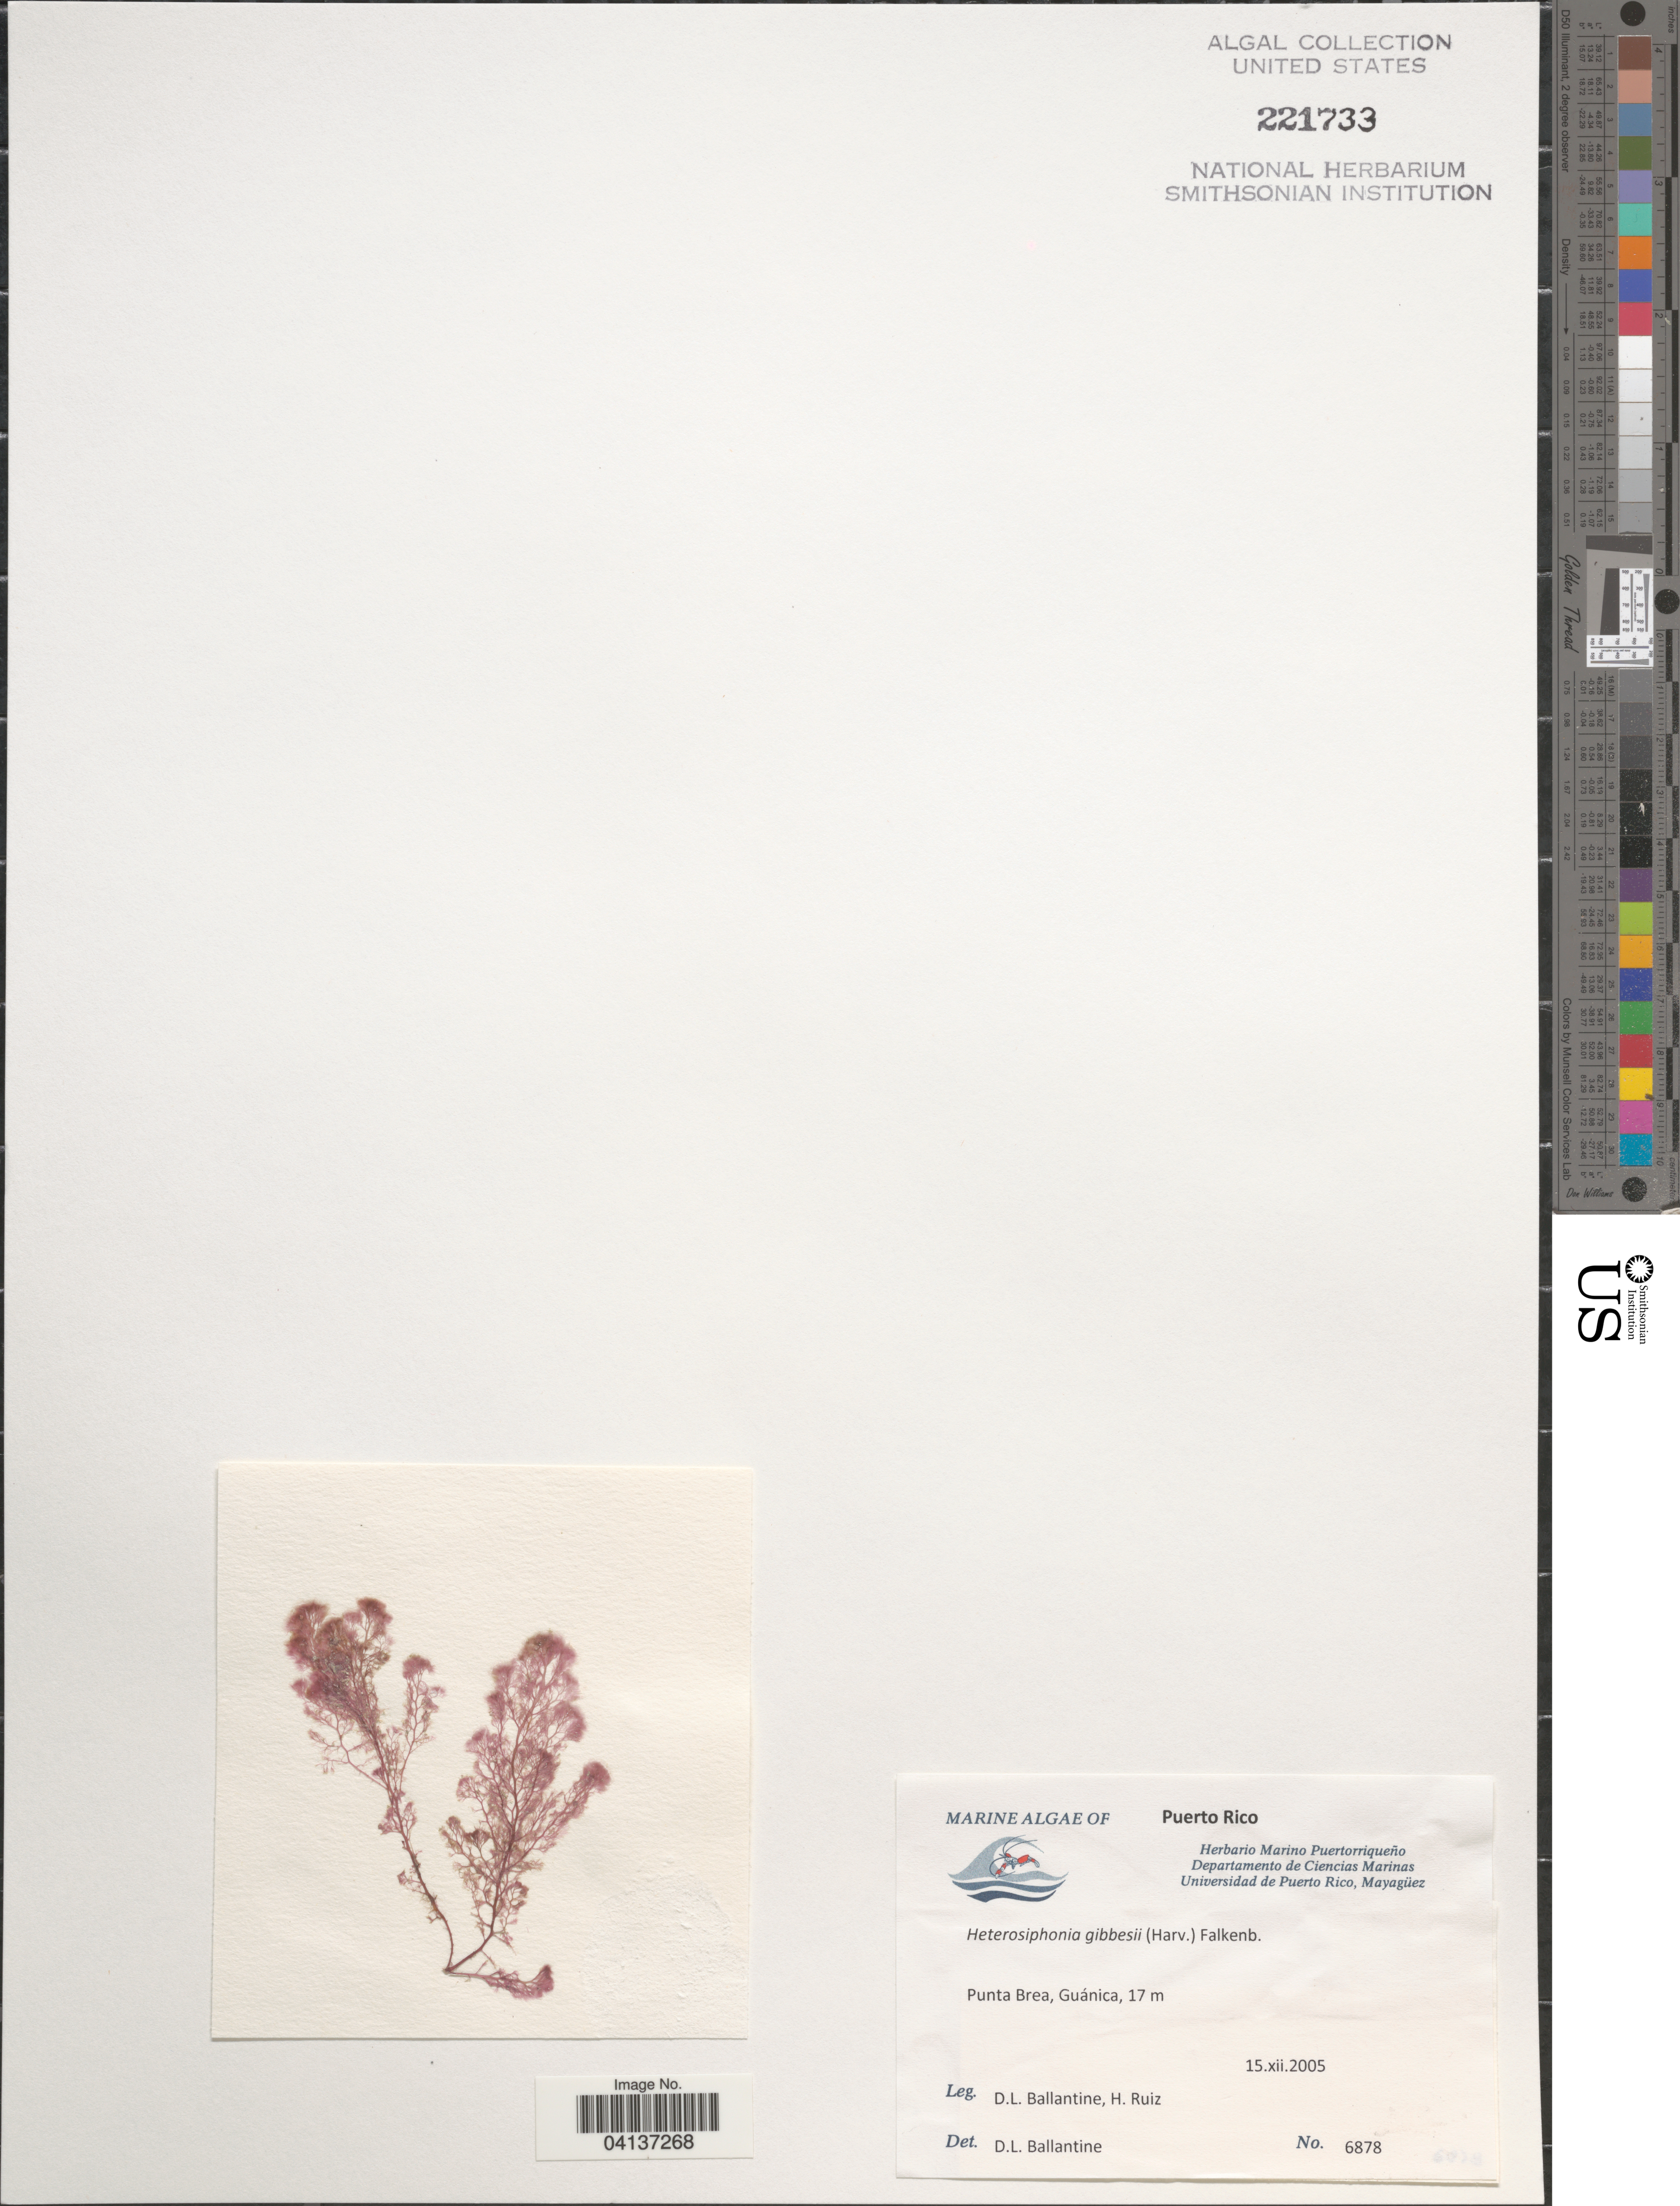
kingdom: Plantae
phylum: Rhodophyta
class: Florideophyceae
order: Ceramiales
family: Dasyaceae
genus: Heterosiphonia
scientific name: Heterosiphonia gibbesii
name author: (Harv.)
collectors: D.L. Ballantine & H. Ruiz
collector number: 6878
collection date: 2005-12-15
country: Puerto Rico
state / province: Guánica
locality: Punta Brea.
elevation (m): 17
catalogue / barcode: US 221733